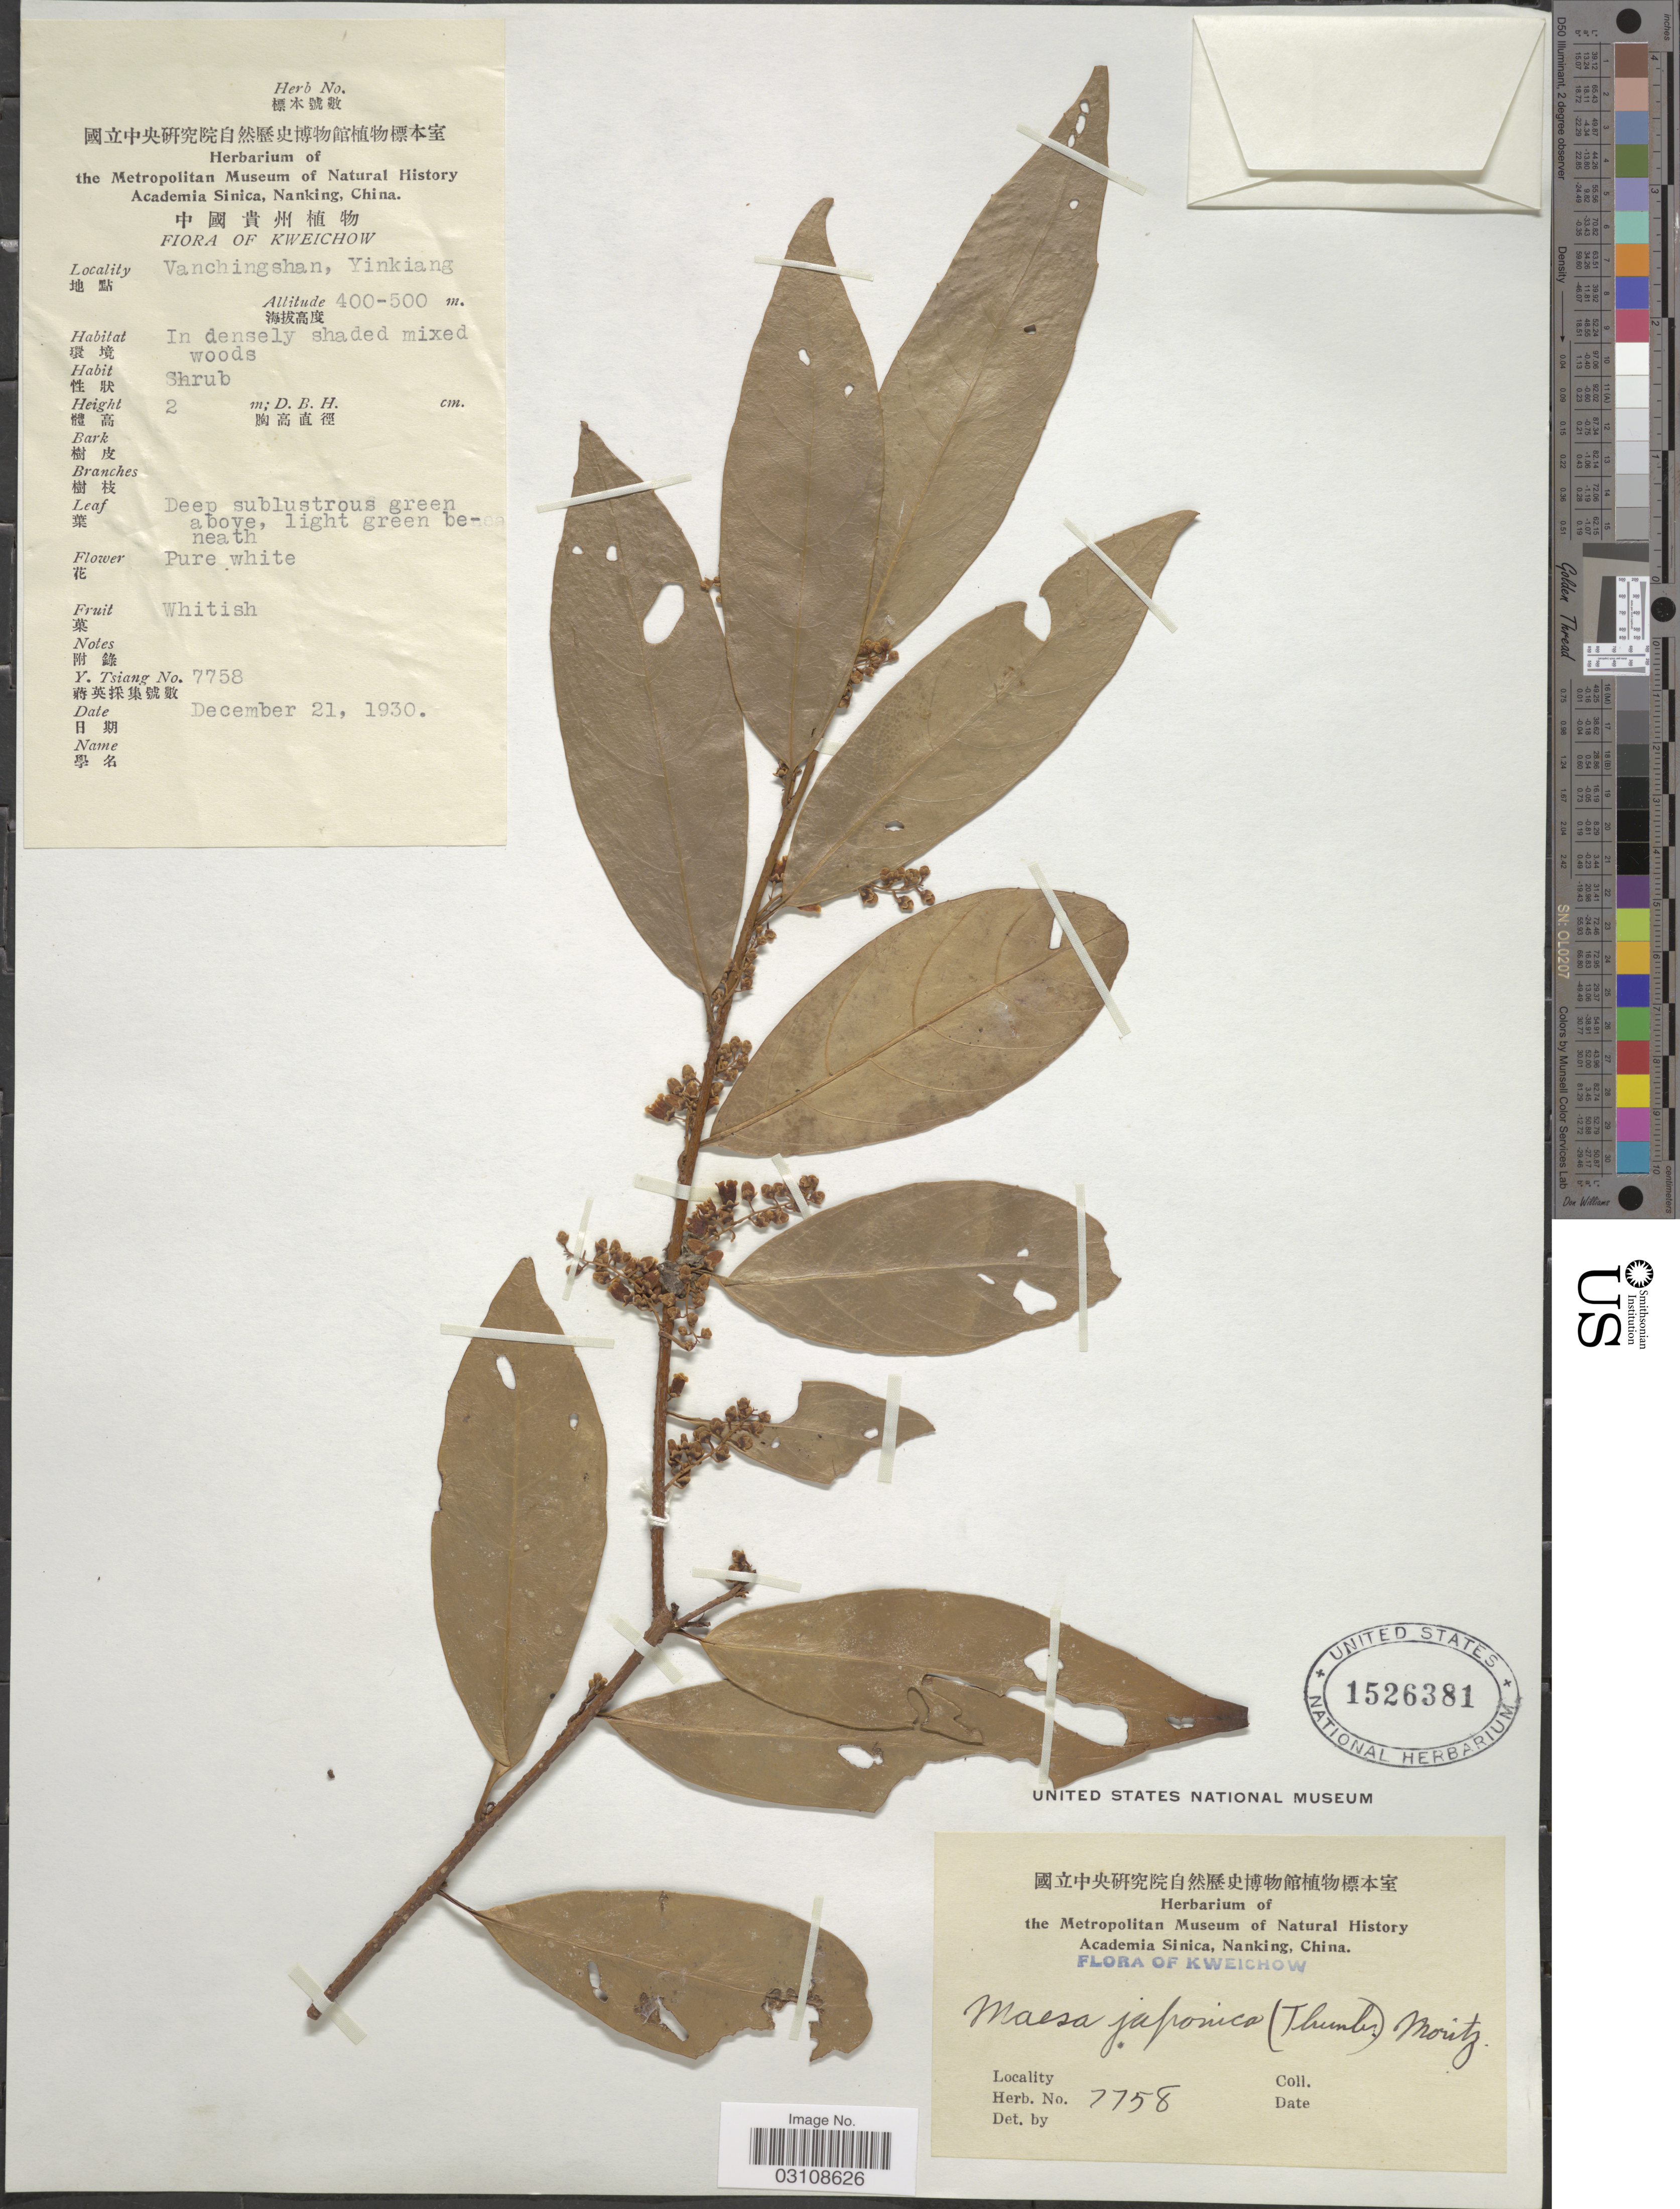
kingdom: Plantae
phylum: Tracheophyta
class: Magnoliopsida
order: Ericales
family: Primulaceae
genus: Maesa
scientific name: Maesa japonica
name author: Merr.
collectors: Y. Tsiang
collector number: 7758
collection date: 1930-12-21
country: China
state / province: Guizhou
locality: Kweichow. Vanchingshan, Yinkiang.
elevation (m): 400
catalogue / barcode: US 1526381